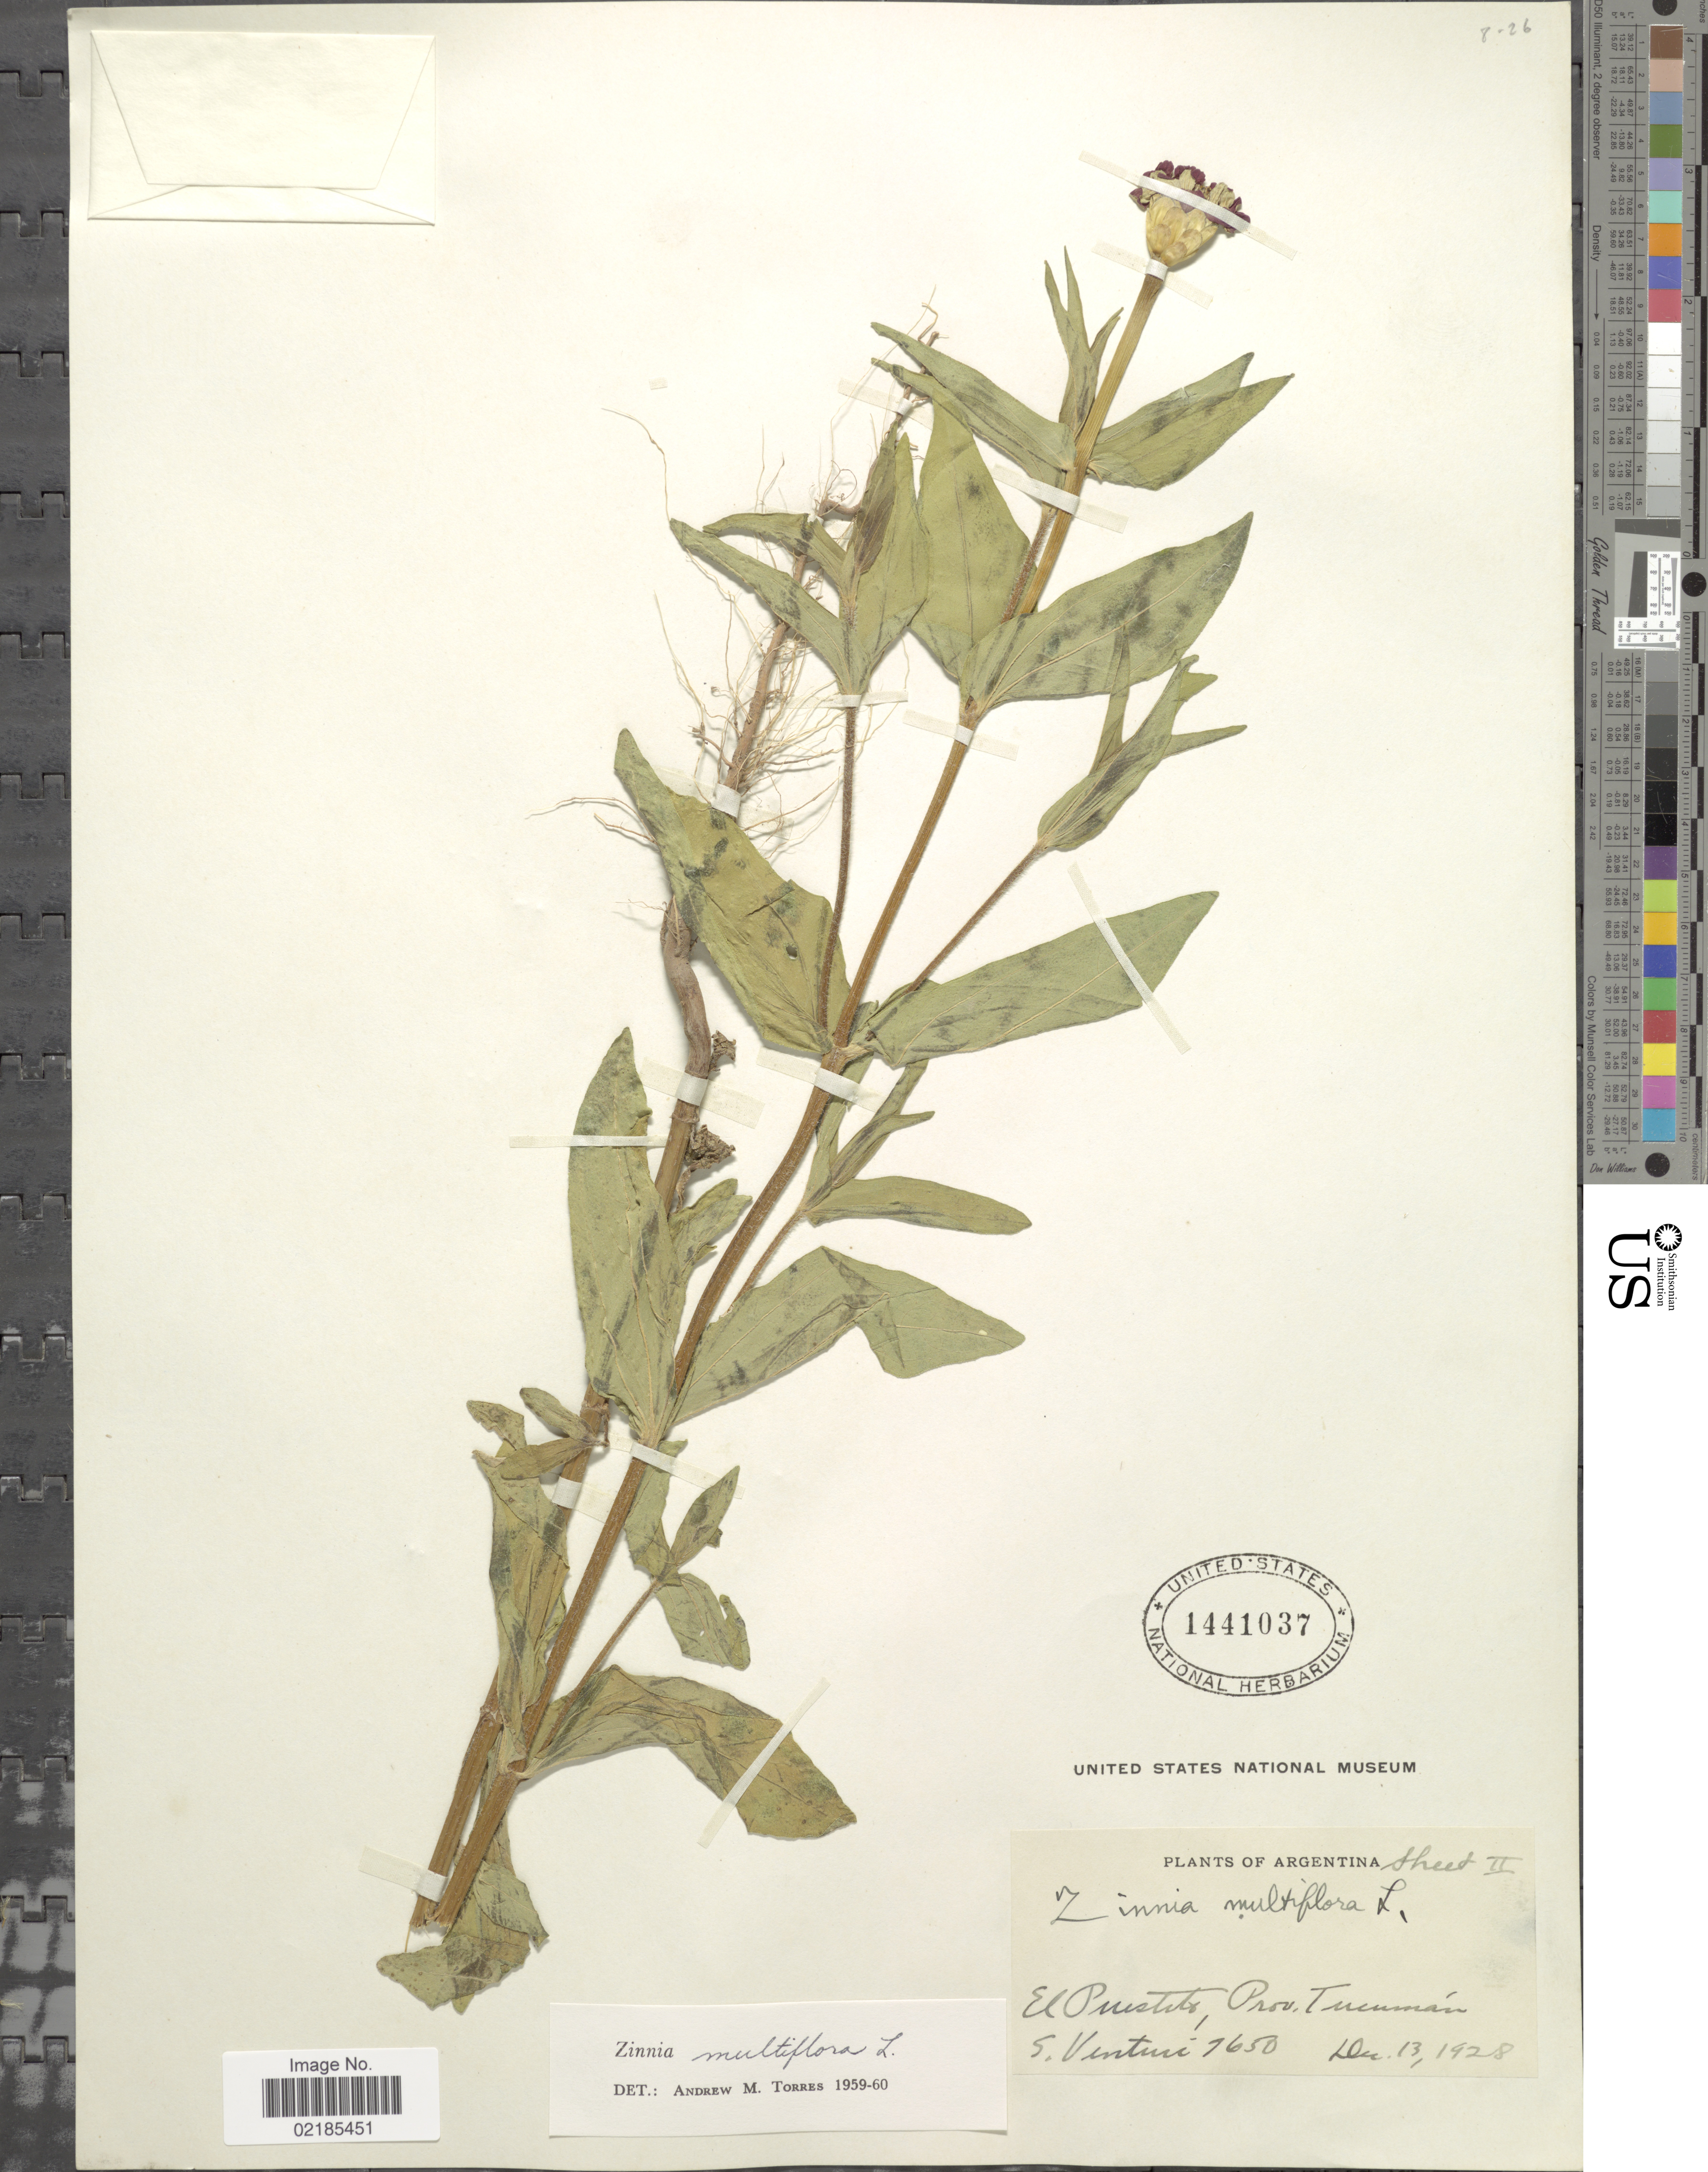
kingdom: Plantae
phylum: Tracheophyta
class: Magnoliopsida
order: Asterales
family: Asteraceae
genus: Zinnia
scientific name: Zinnia multiflora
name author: L.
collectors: S. Venturi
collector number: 1650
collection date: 1928-12-13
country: Argentina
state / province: Tucuman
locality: El Puestilo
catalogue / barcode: US 1441037